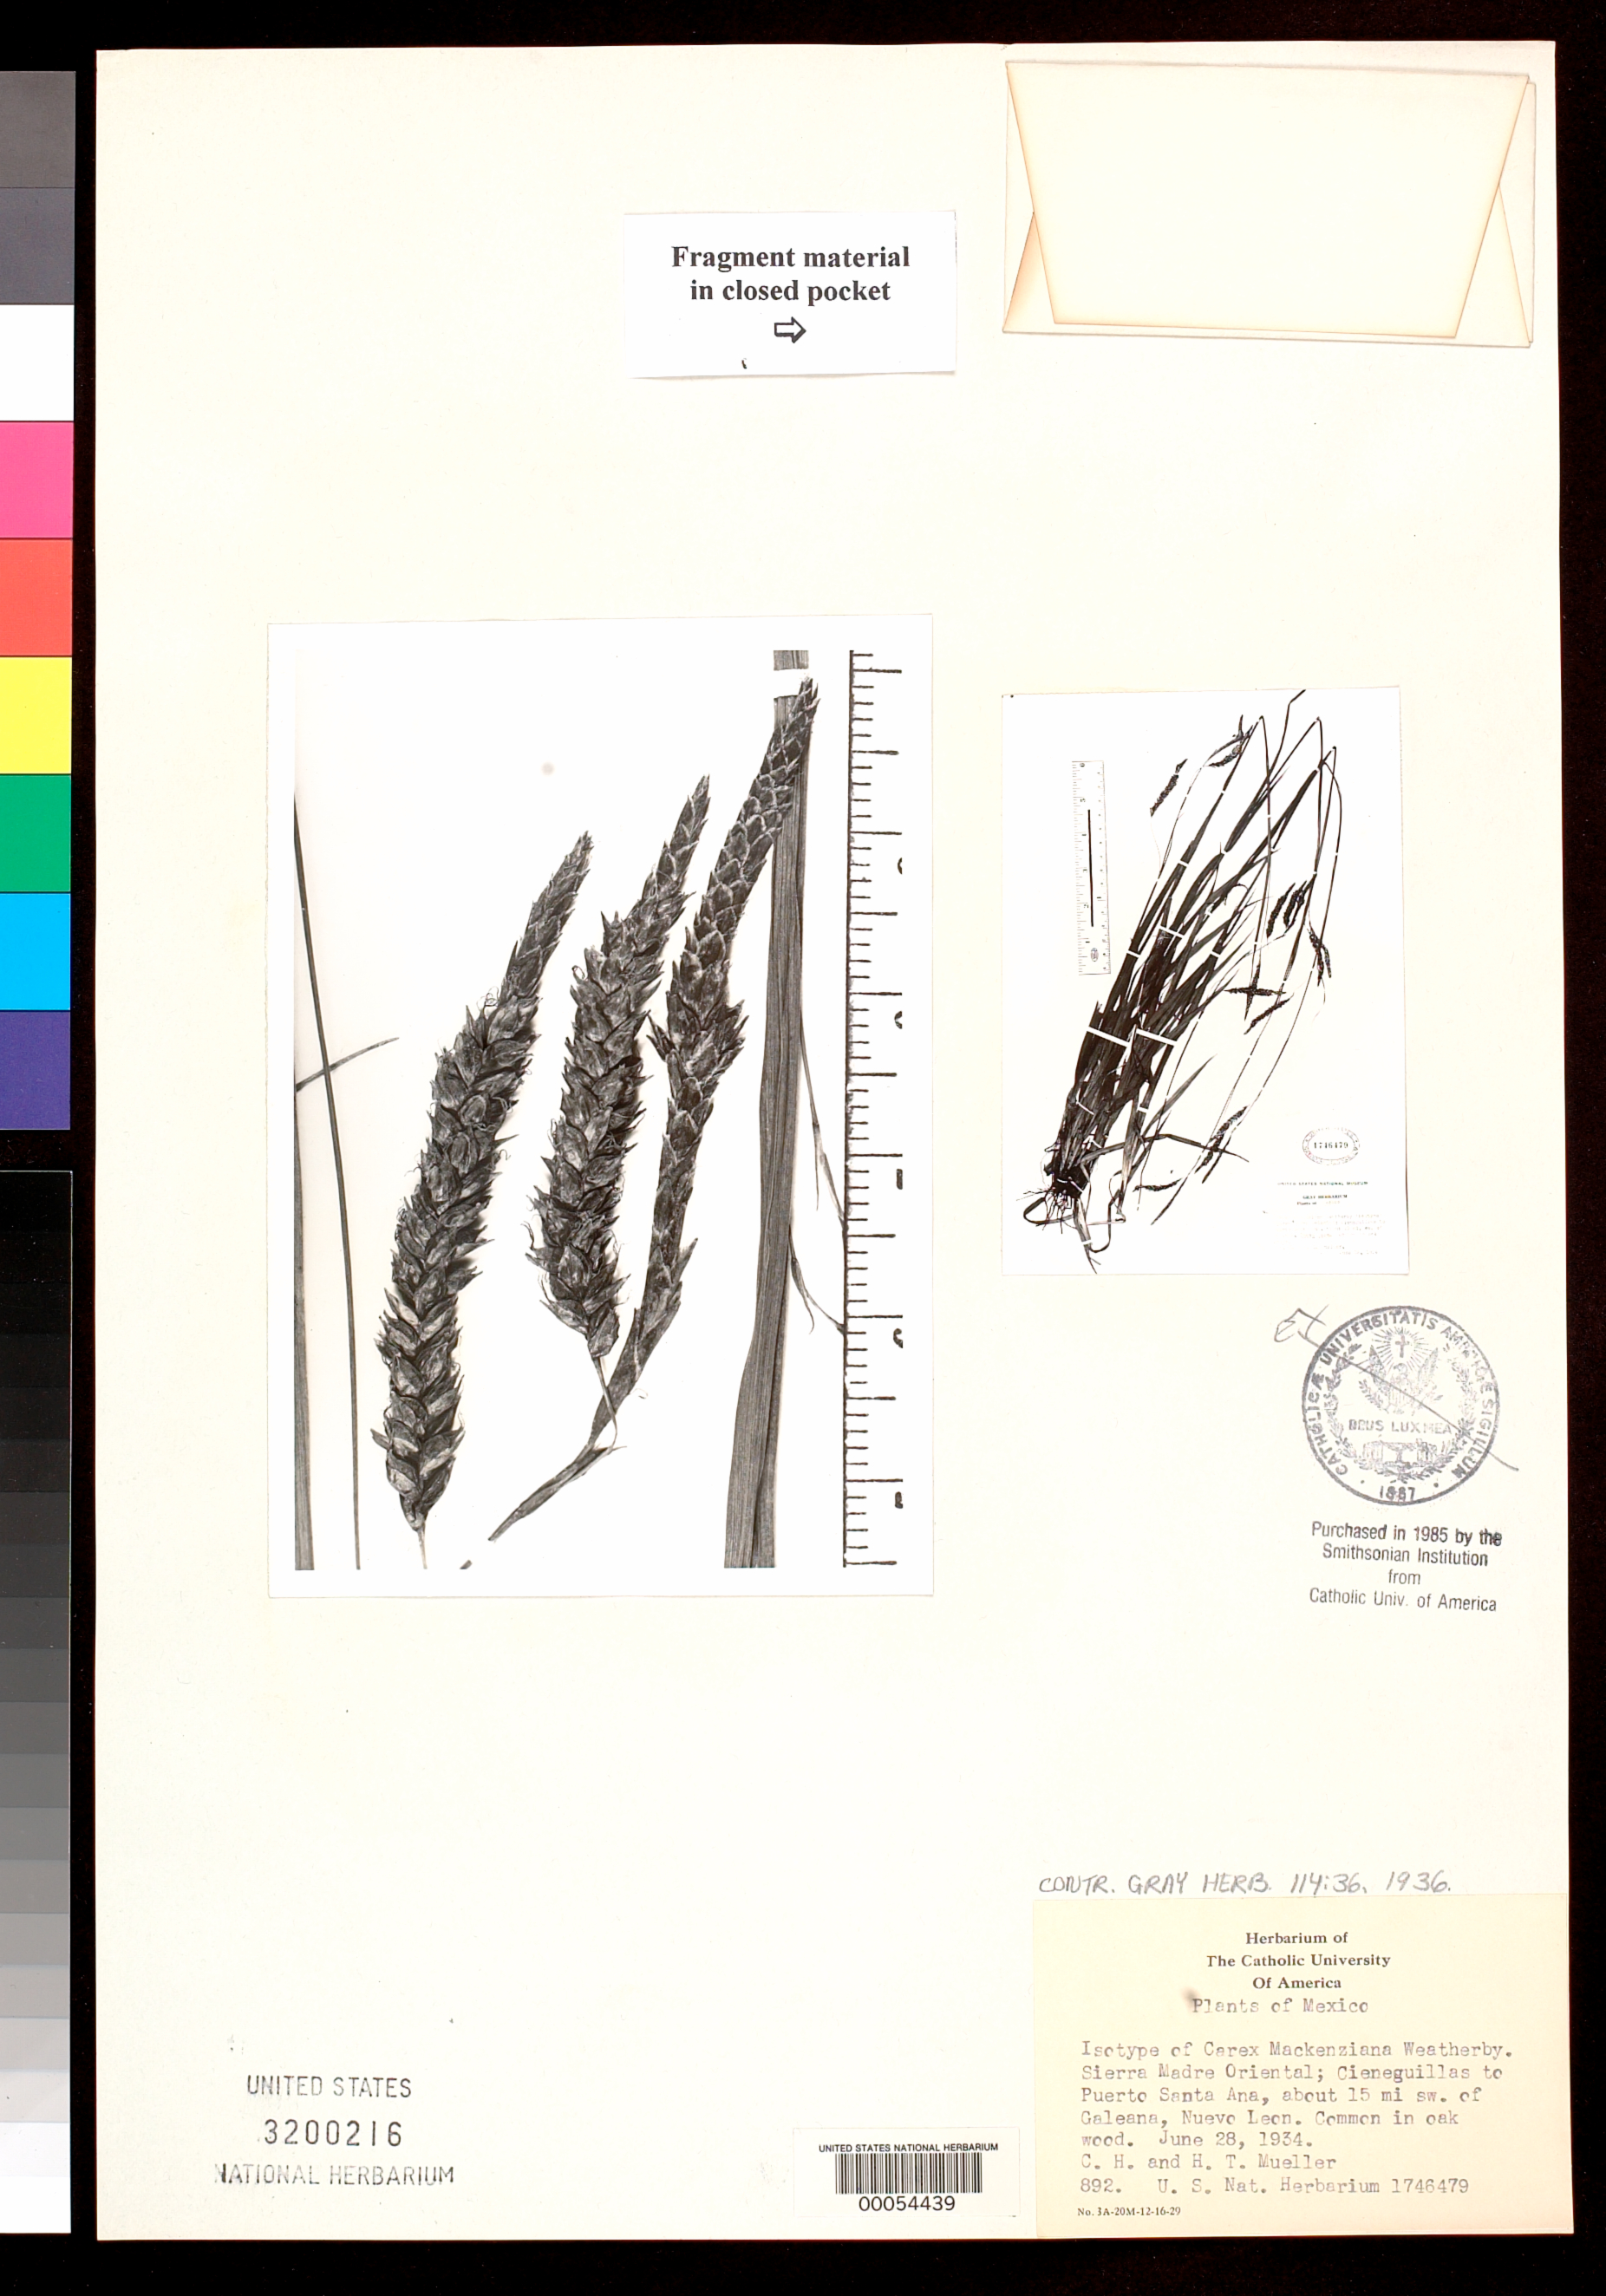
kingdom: Plantae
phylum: Tracheophyta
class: Liliopsida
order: Poales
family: Cyperaceae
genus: Carex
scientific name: Carex mackenziana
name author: Weath.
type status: Isosyntype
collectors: C. H. Mueller & M. Mueller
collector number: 892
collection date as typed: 28 Jun 1934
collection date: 1934-06-28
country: Mexico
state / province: Nuevo León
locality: Sierra Madre Oriental, cieneguillas to Puerto Santa, about 15 mi SW of Galeana.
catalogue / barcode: US 3200216